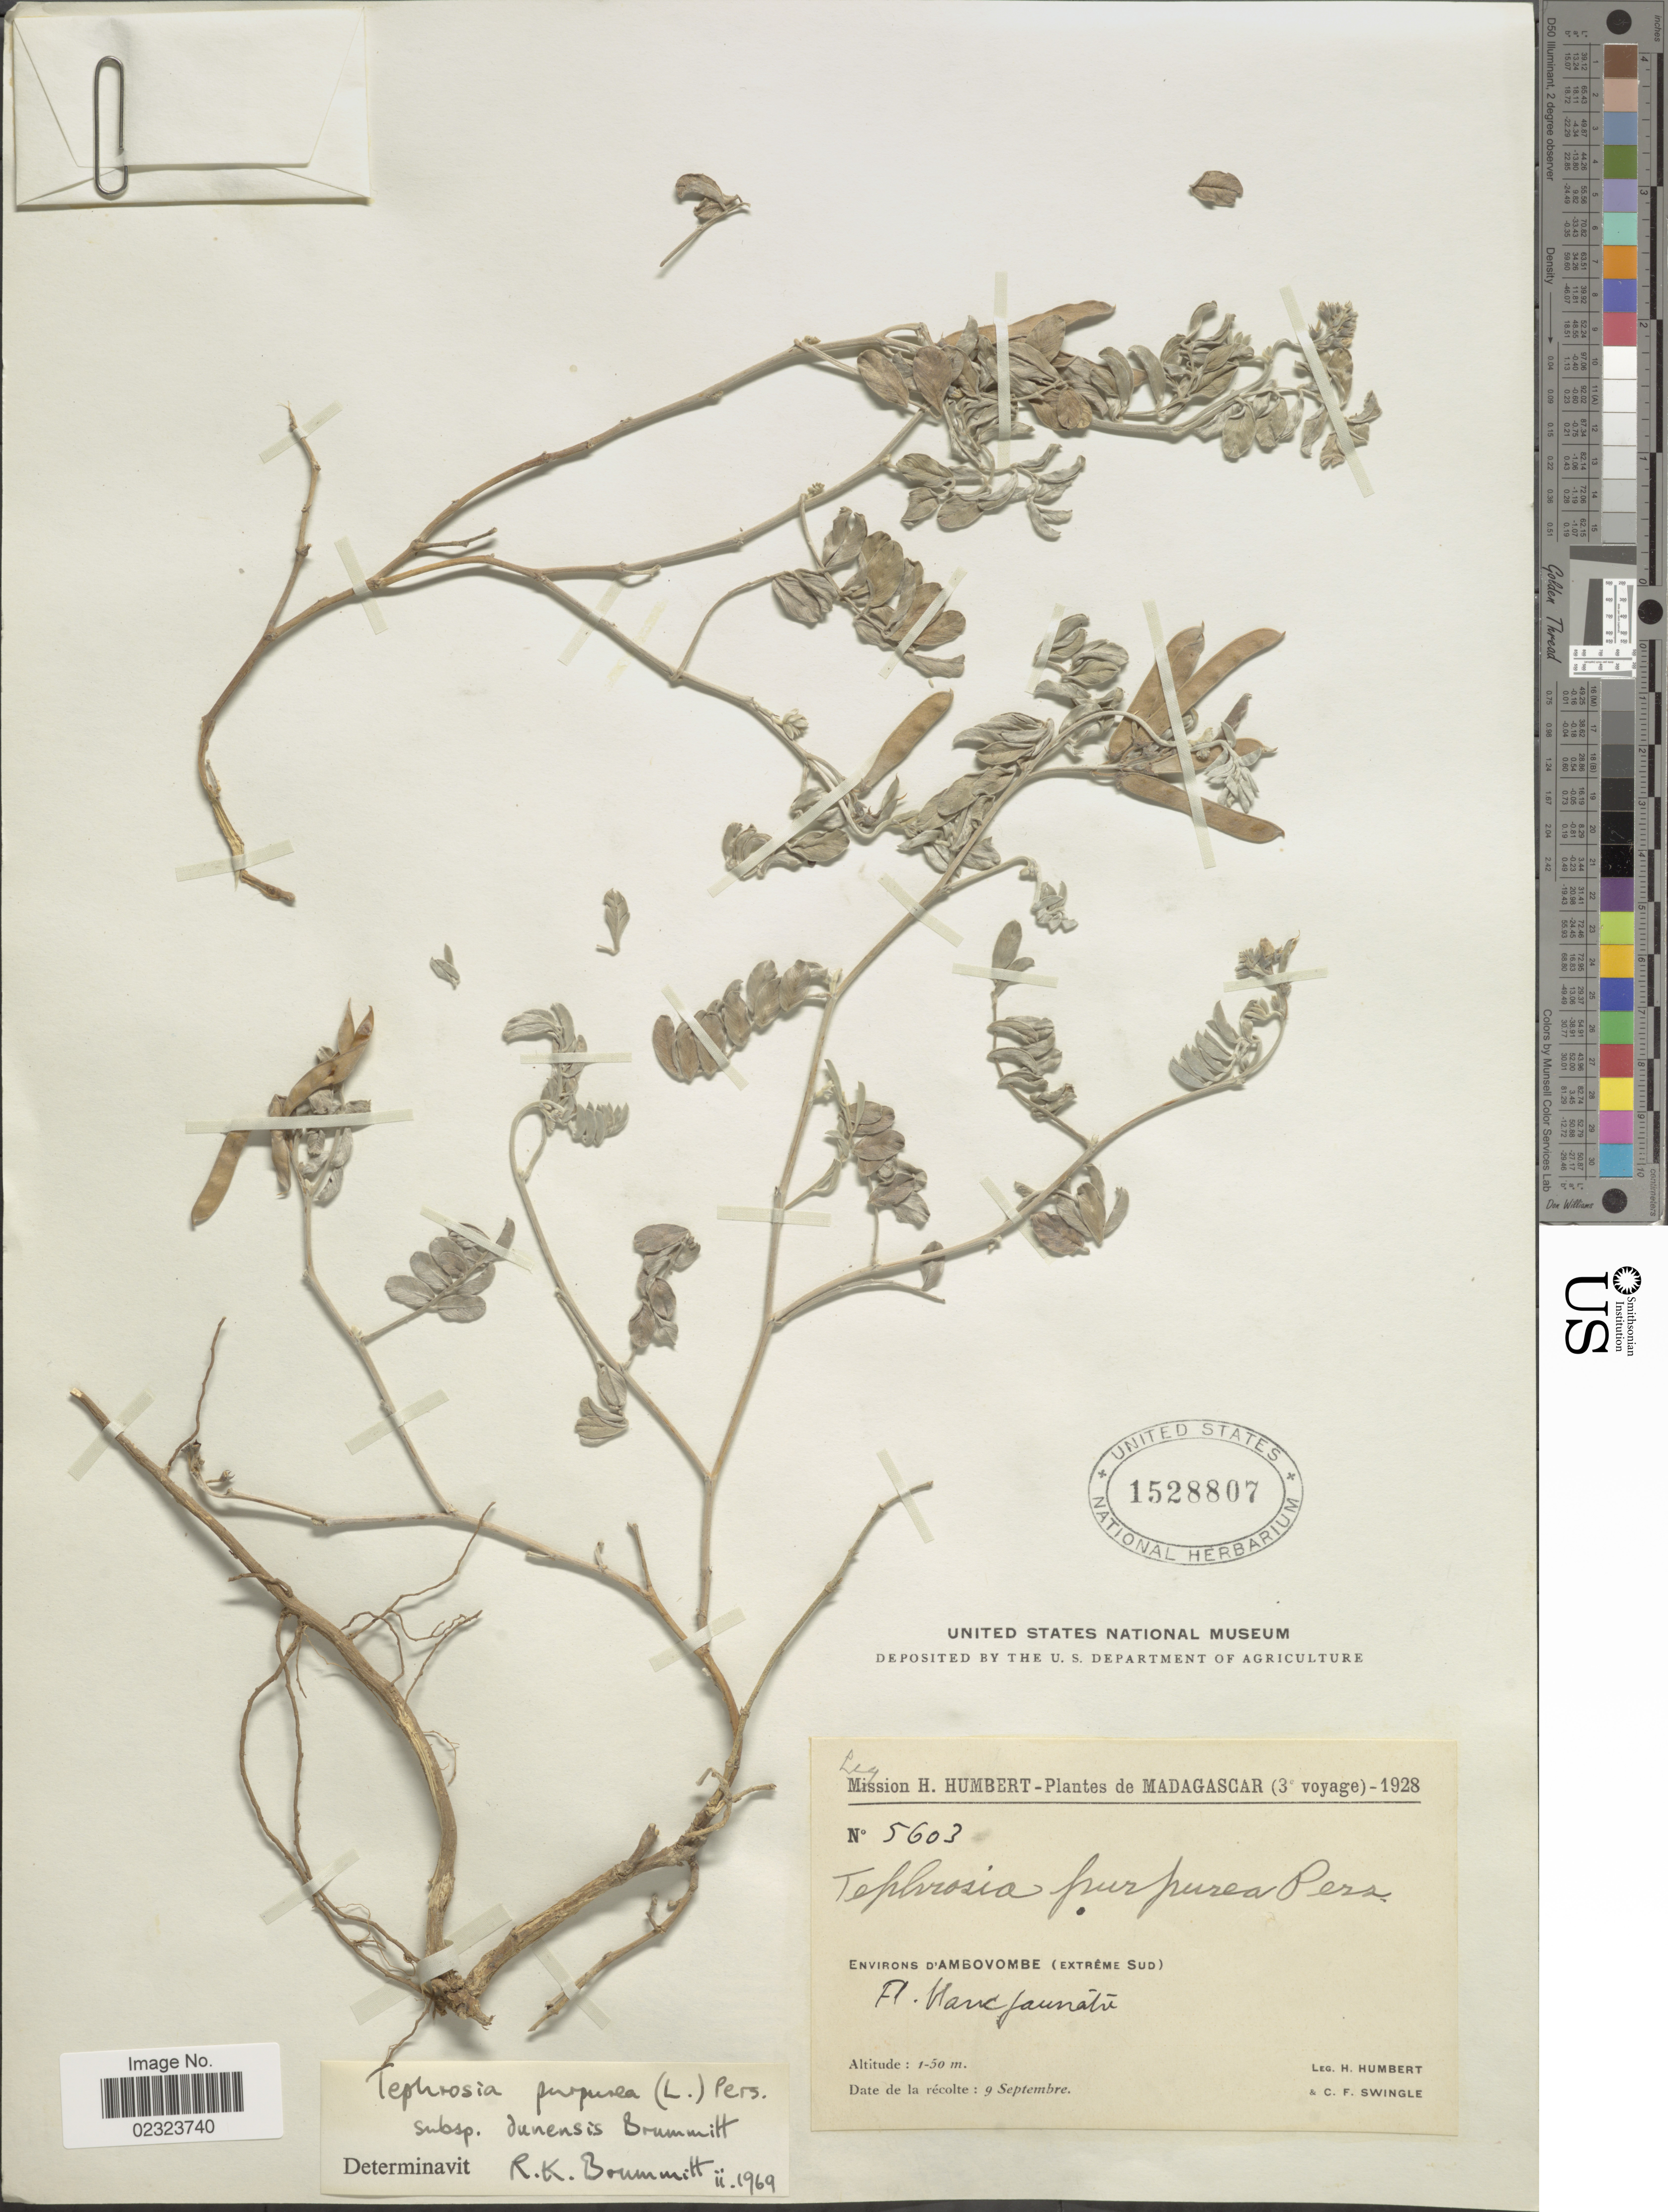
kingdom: Plantae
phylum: Tracheophyta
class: Magnoliopsida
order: Fabales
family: Fabaceae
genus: Tephrosia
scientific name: Tephrosia purpurea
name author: (L.) Pers.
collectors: H. Humbert & C. Swingle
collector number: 5603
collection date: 1928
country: Madagascar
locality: Environs d'Ambovombe (extreme Sud).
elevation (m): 1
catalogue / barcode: US 1528807